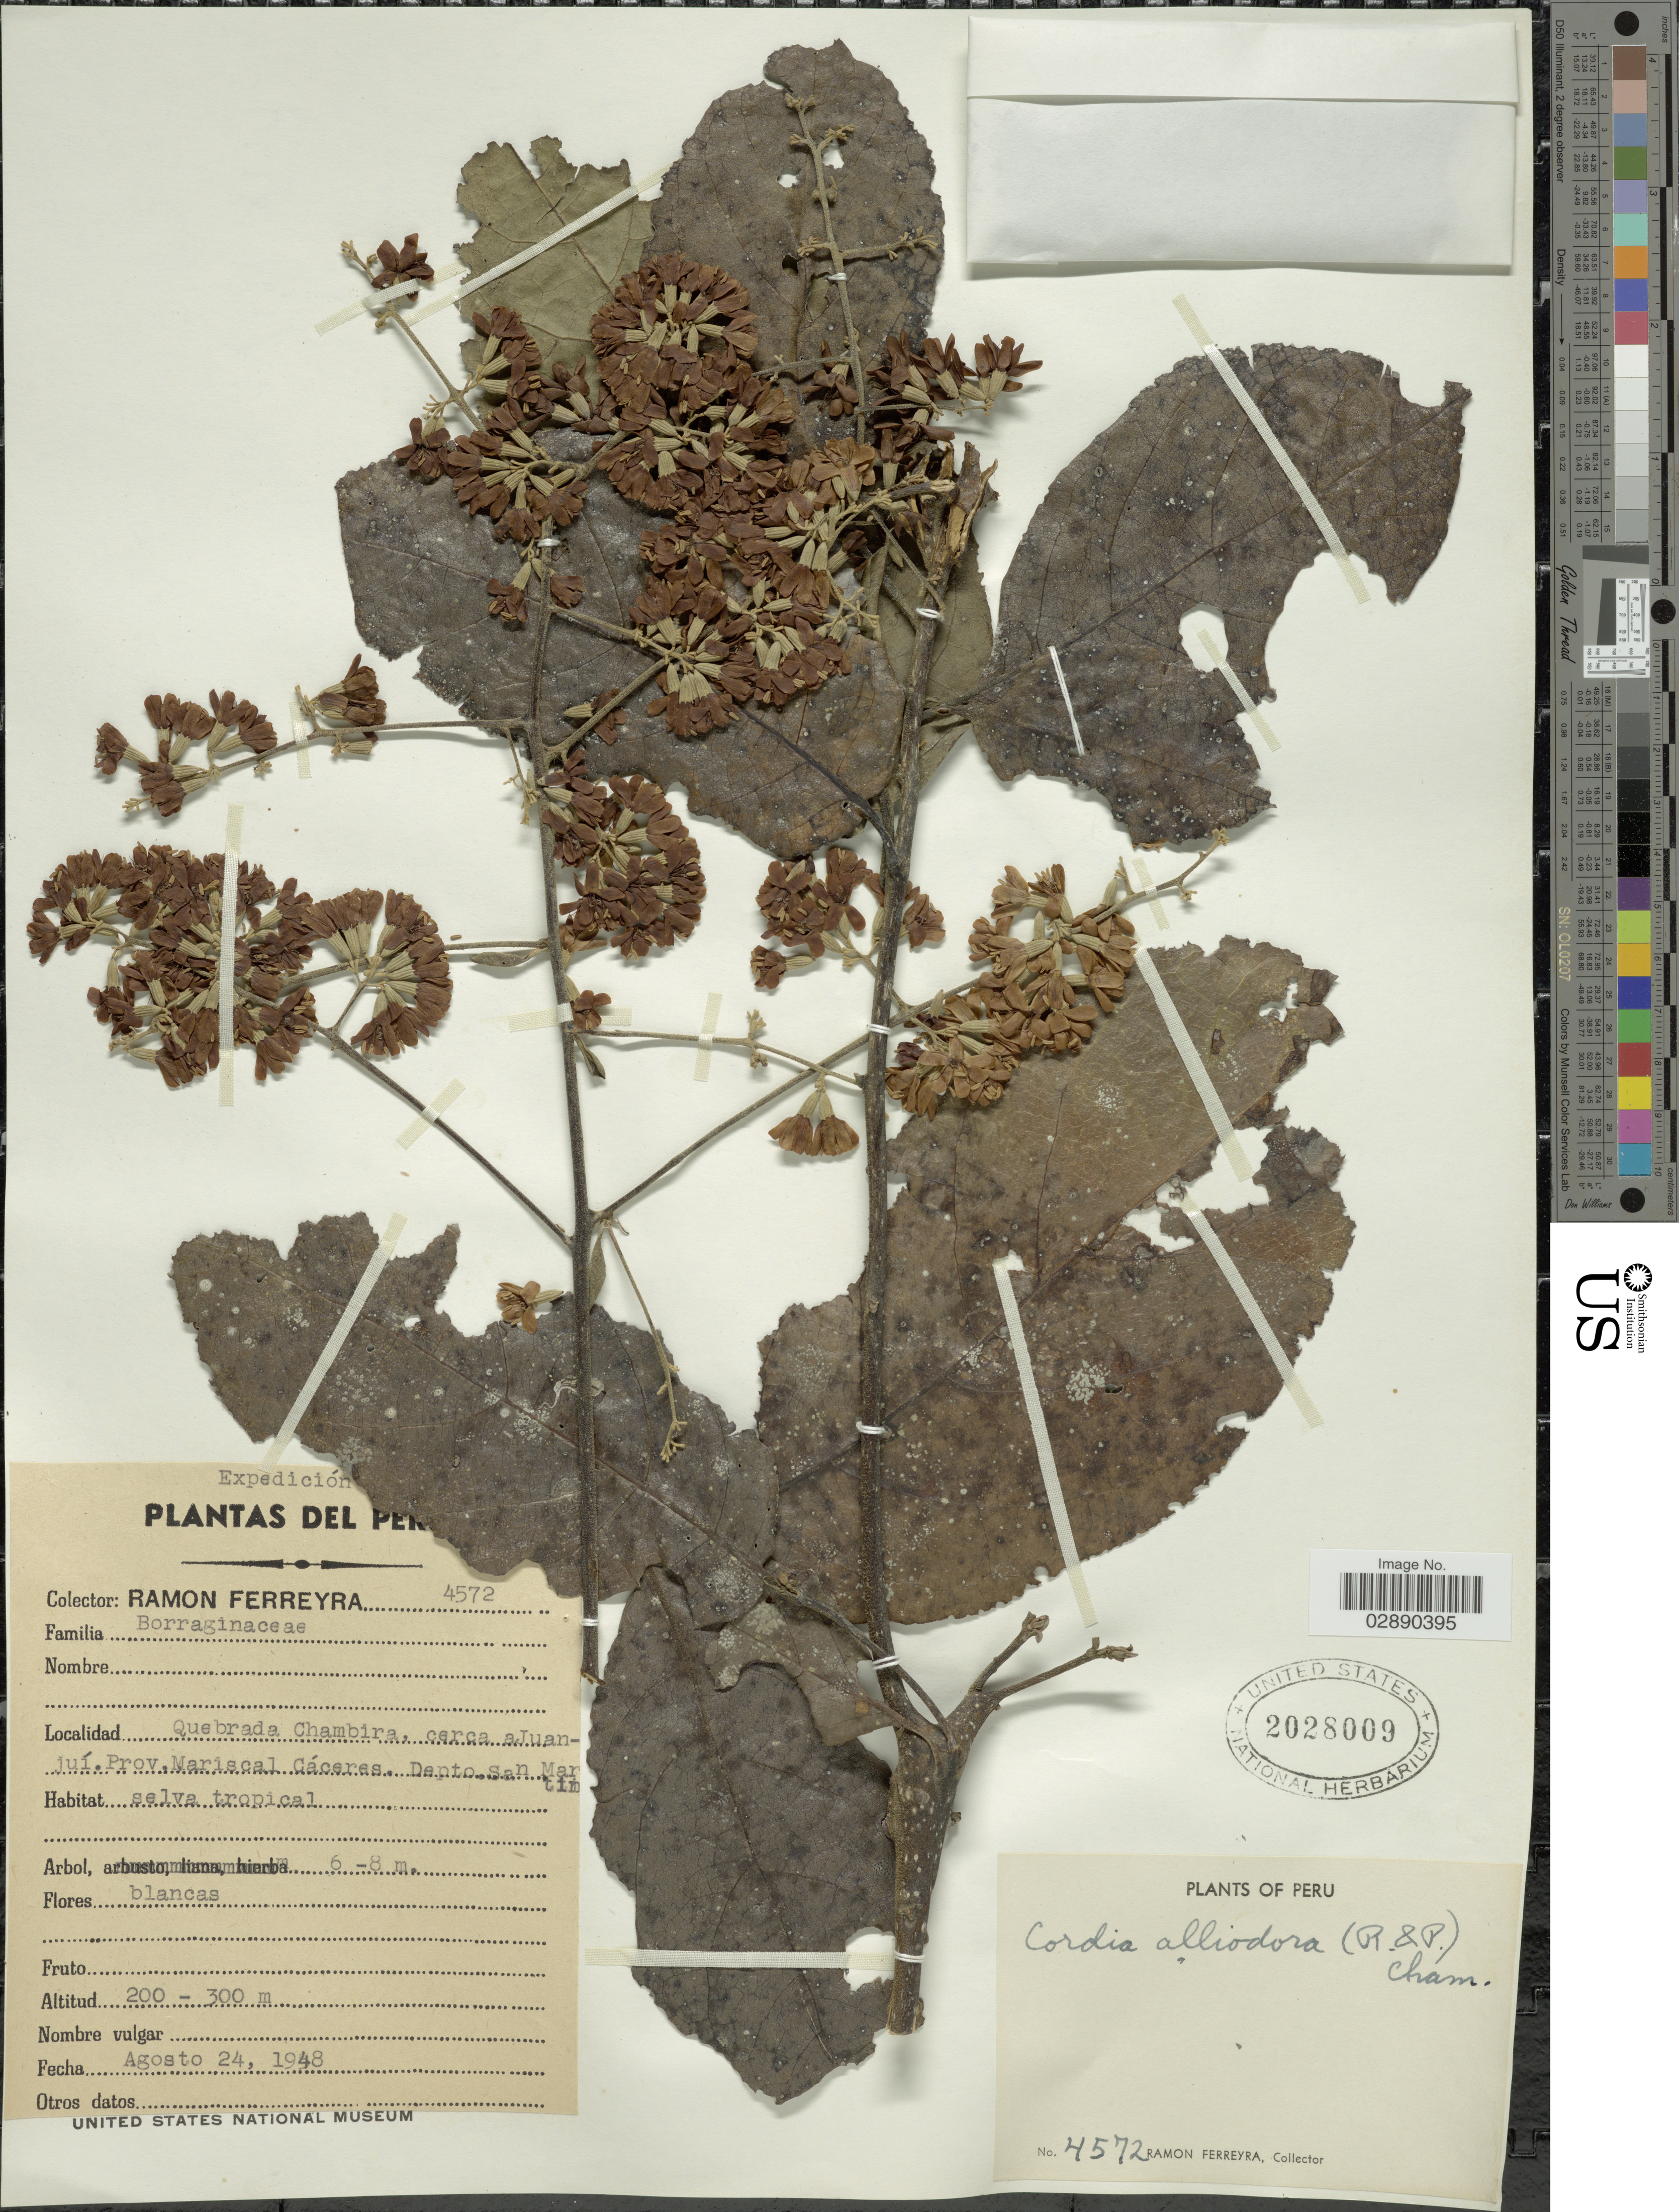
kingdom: Plantae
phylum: Tracheophyta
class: Magnoliopsida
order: Boraginales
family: Cordiaceae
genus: Cordia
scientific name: Cordia alliodora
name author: (Ruiz & Pav.) Oken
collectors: R. A. Ferreyra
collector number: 4572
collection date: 1948-08-24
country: Peru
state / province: San Martín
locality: Quebrada Chambira, cerca a Juanjuí, Prov. Mariscal Cáceres. Depto. San Martin.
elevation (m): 200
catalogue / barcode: US 2028009